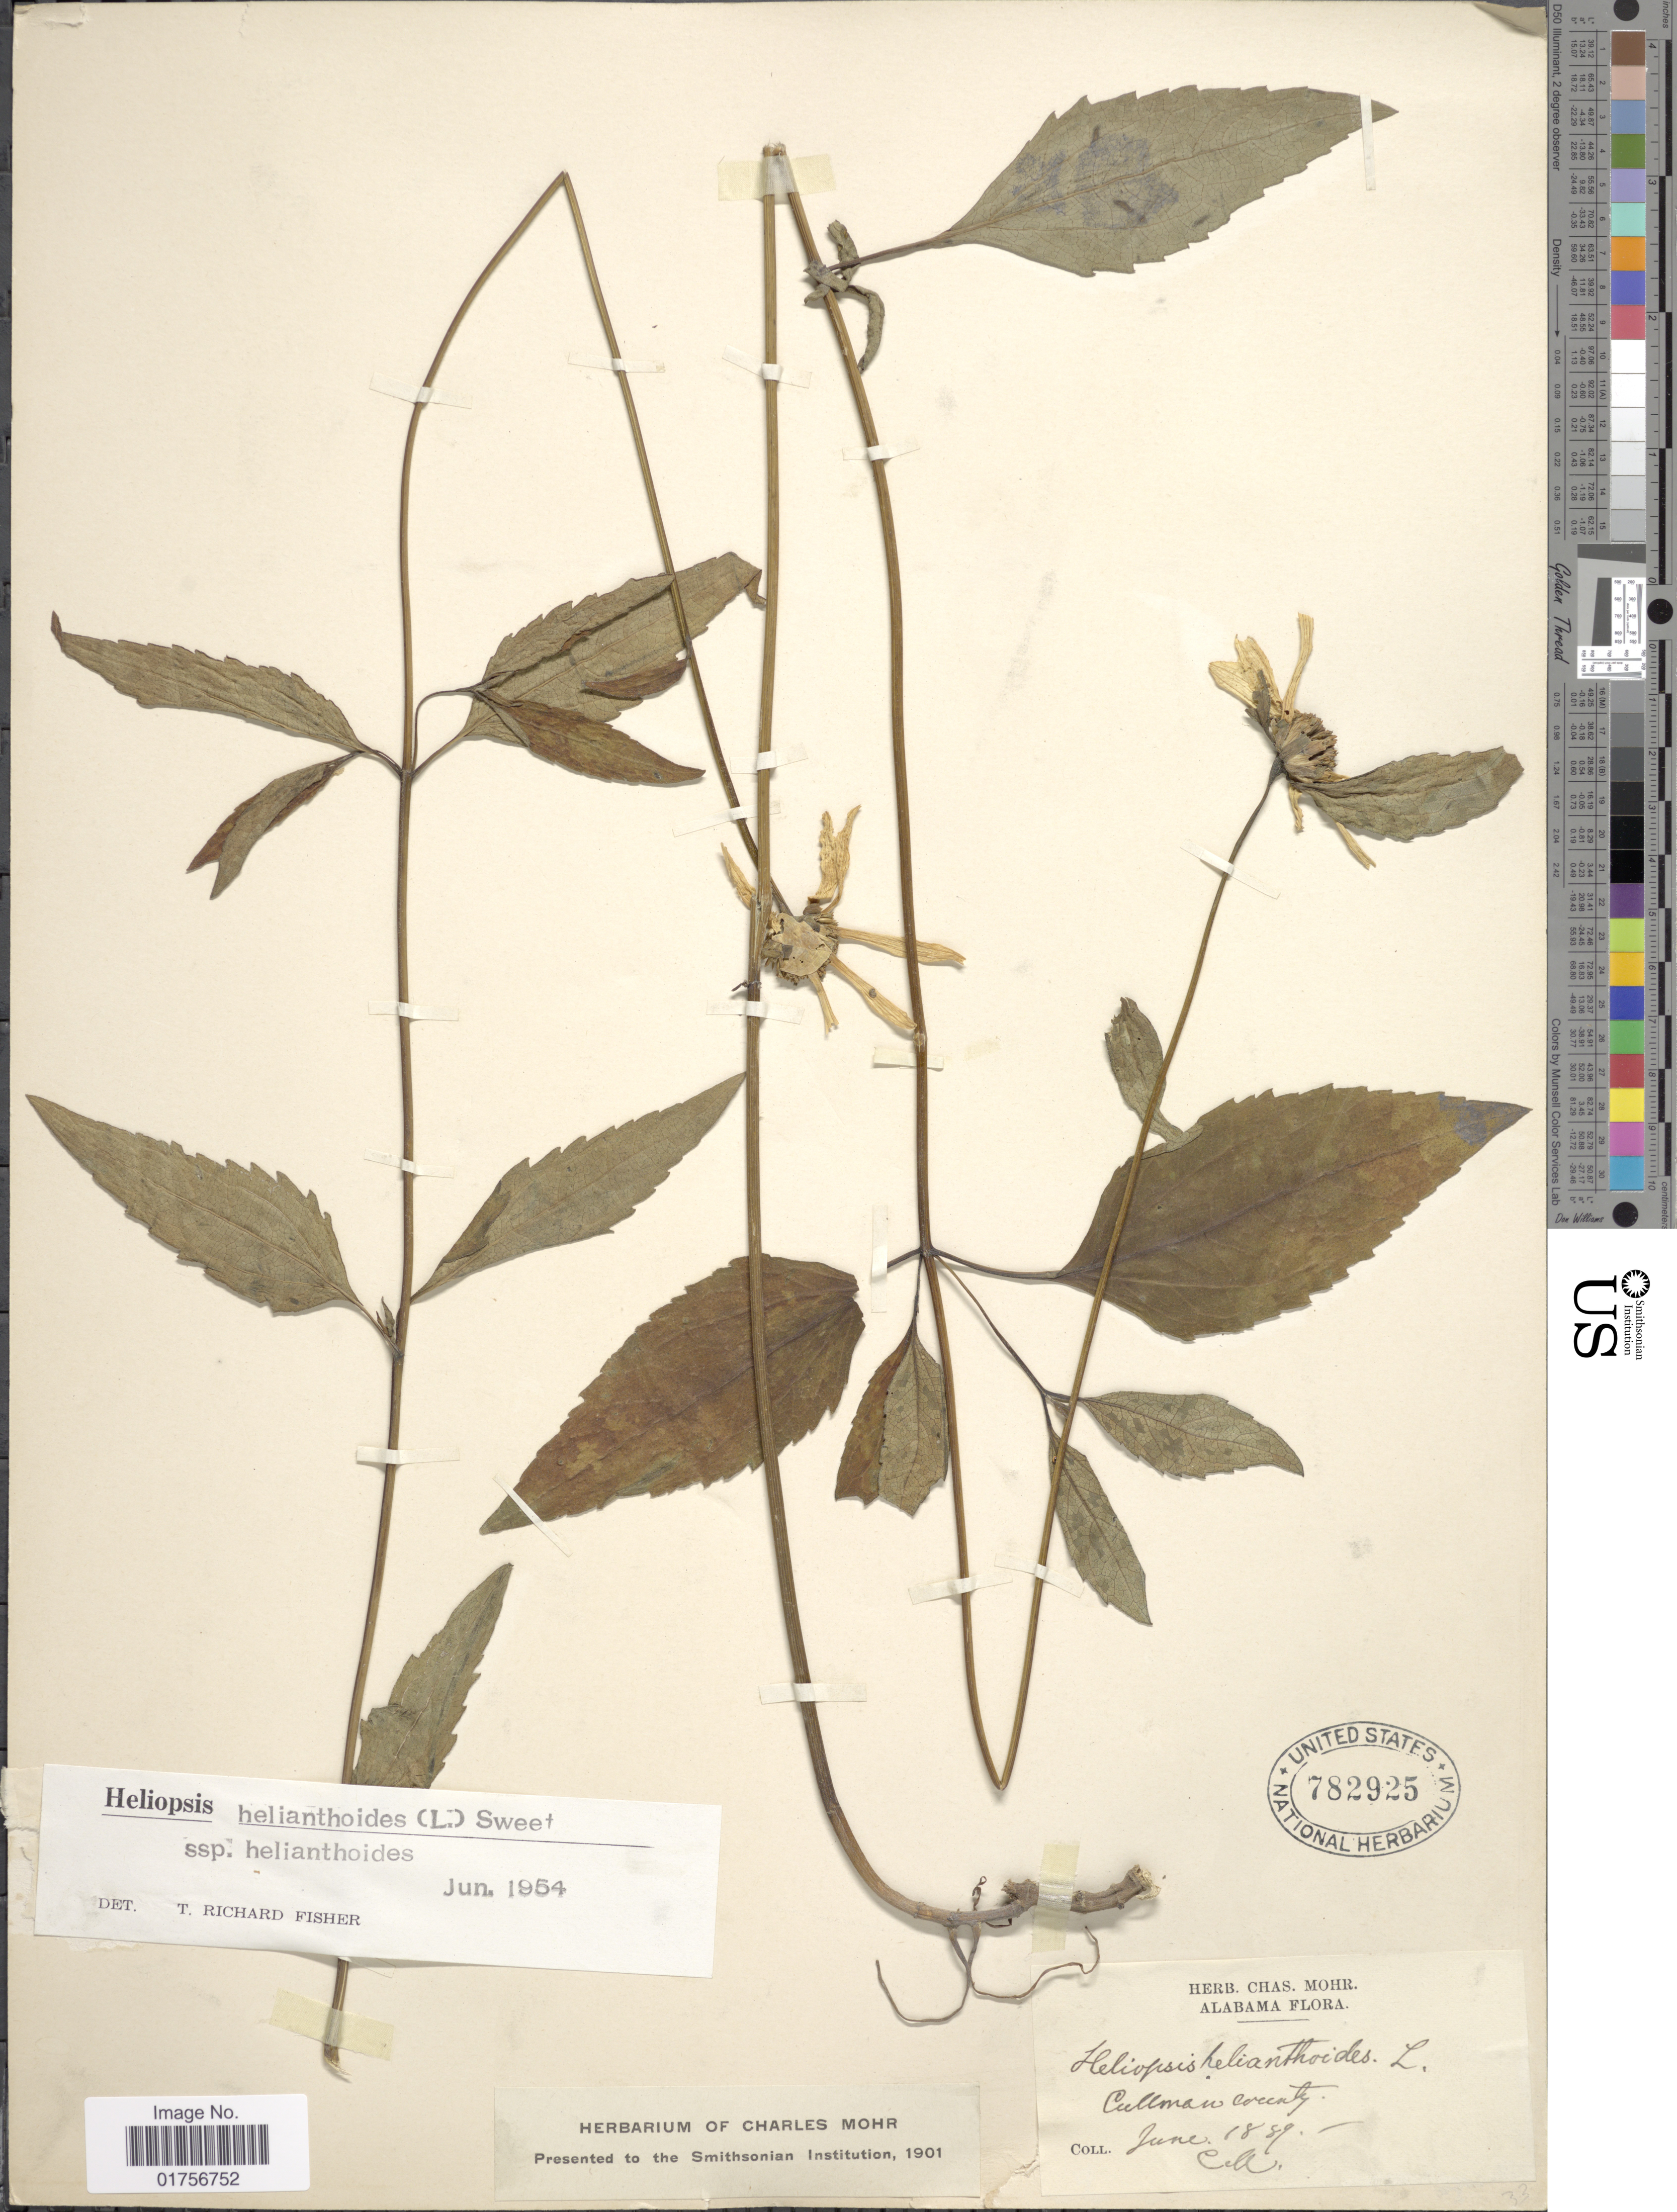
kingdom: Plantae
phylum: Tracheophyta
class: Magnoliopsida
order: Asterales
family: Asteraceae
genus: Heliopsis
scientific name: Heliopsis helianthoides subsp. helianthoides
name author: (L.) Sweet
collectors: ex herb. Charles Mohr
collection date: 1889-06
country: United States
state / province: Alabama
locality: Cullman County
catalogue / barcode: US 782925